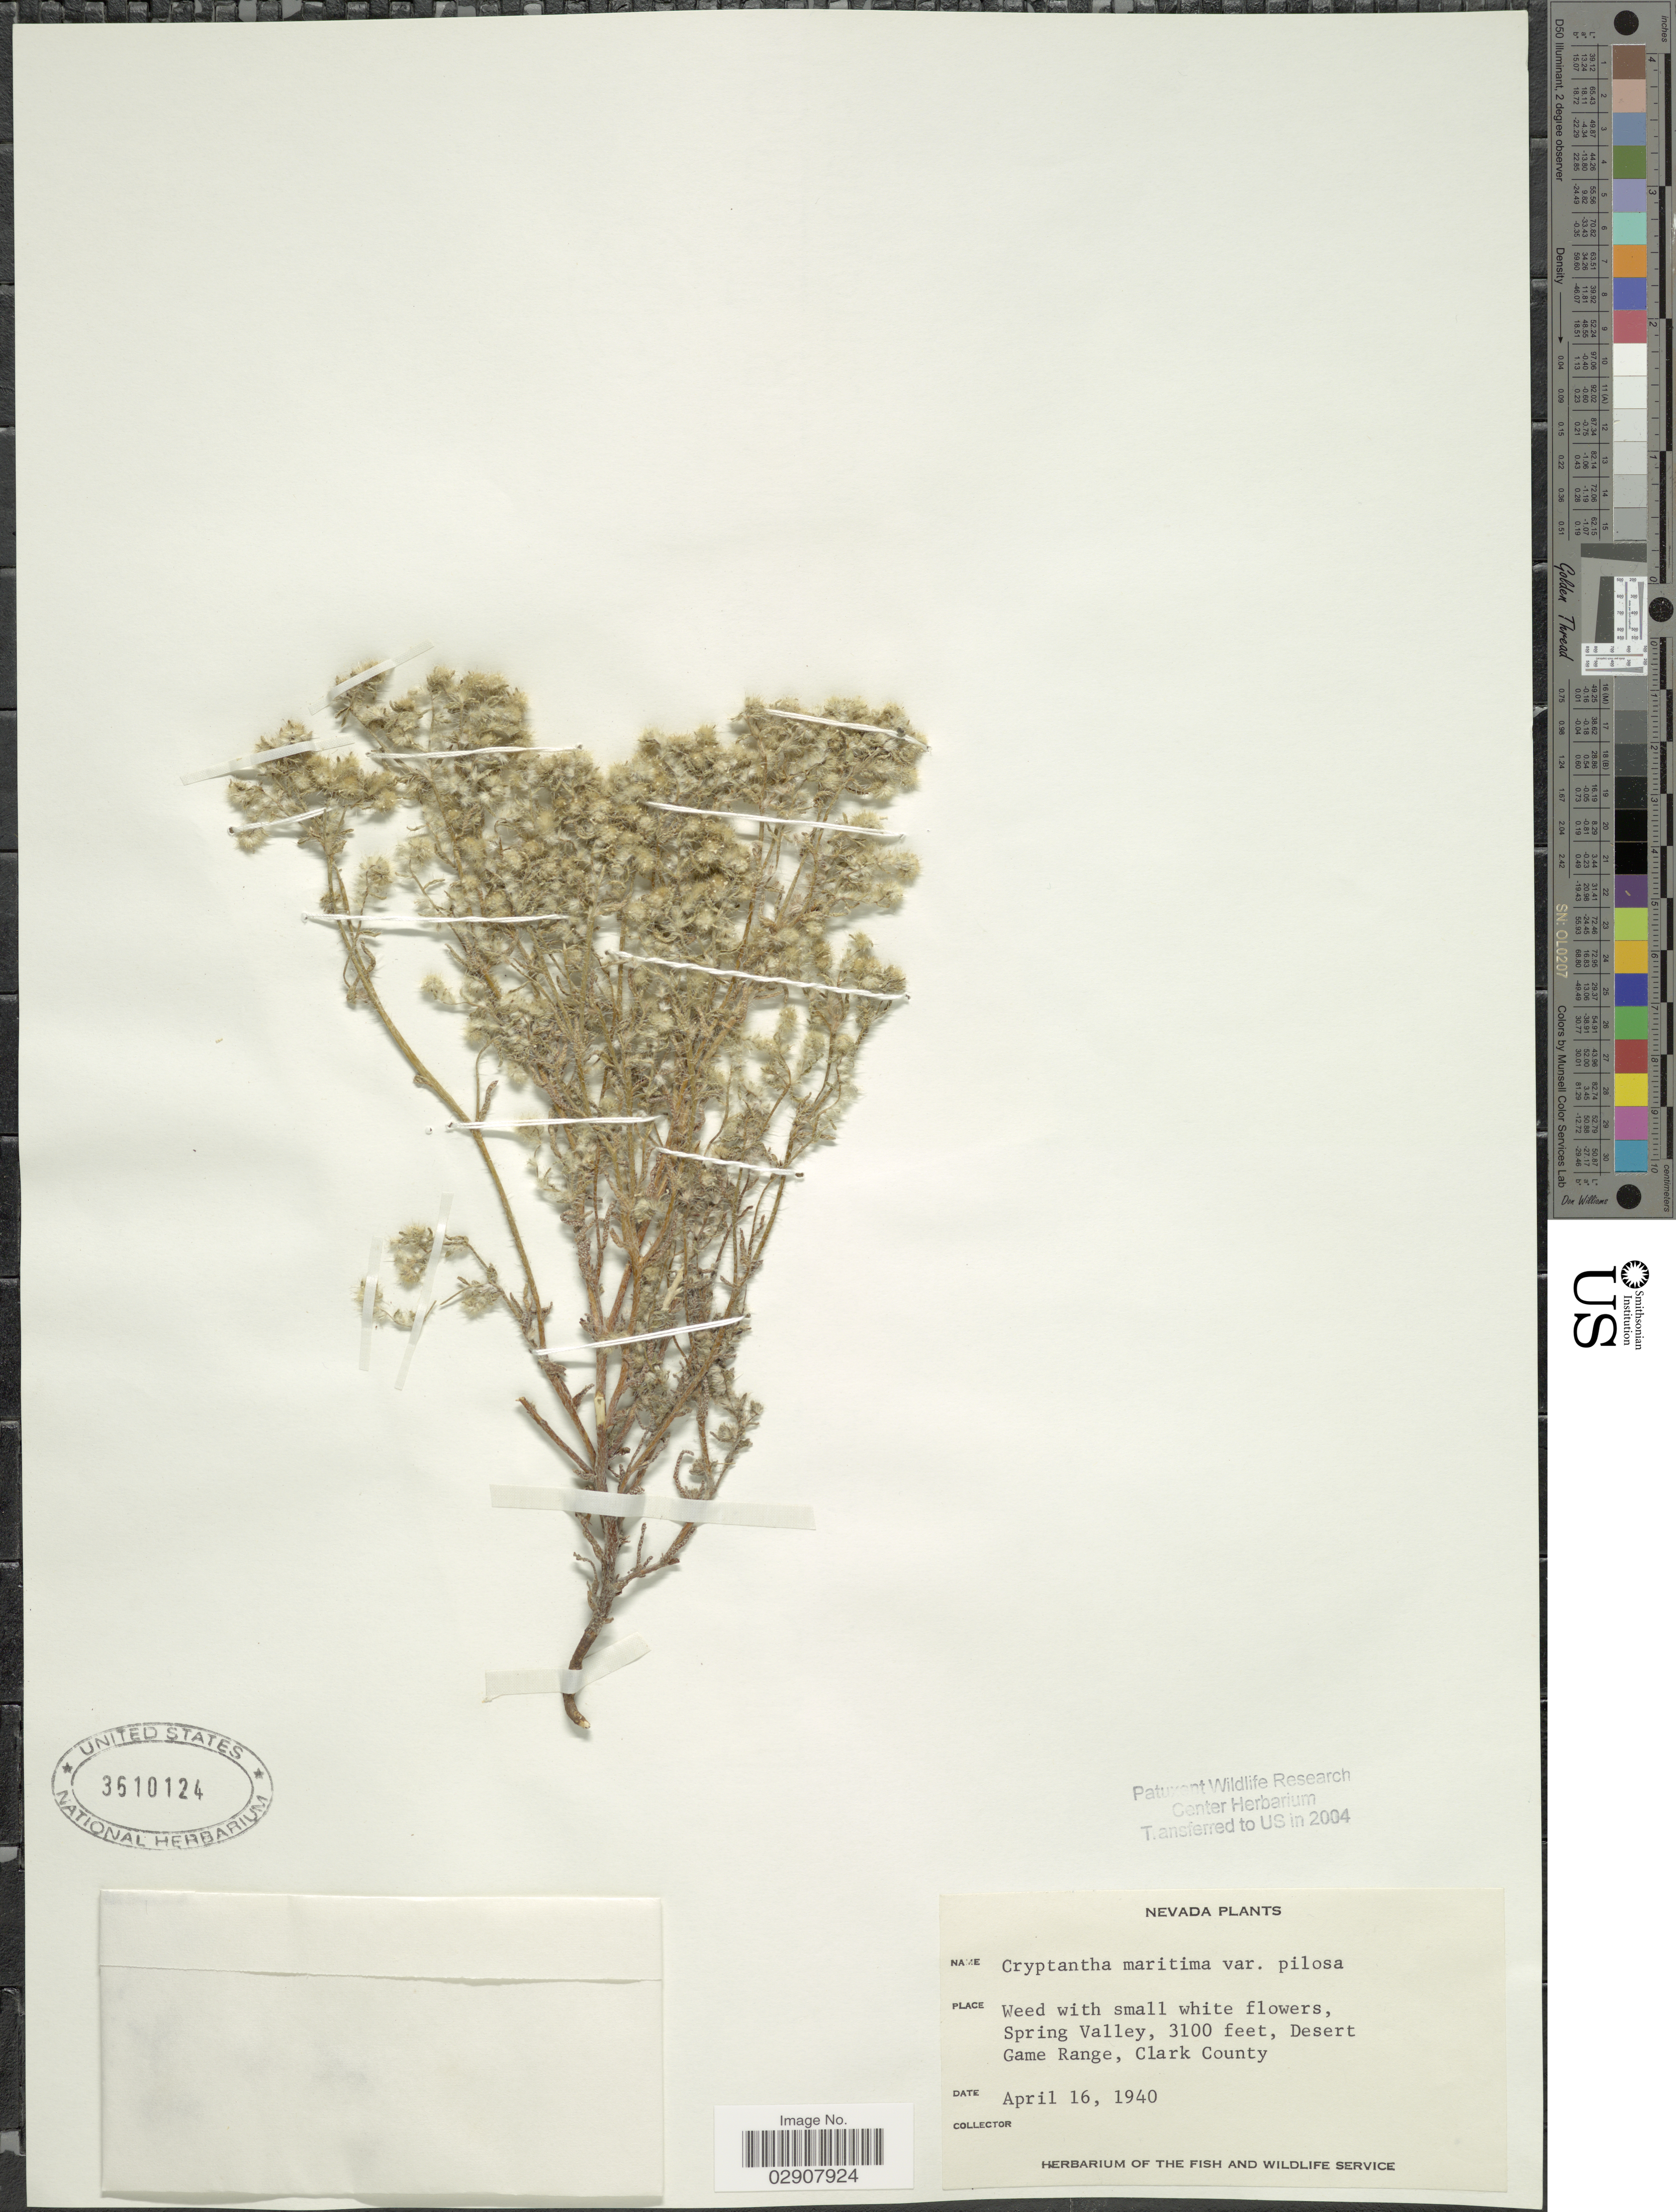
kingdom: Plantae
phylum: Tracheophyta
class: Magnoliopsida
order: Boraginales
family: Boraginaceae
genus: Cryptantha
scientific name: Cryptantha maritima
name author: (Greene) Greene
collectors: Ex herb. Fish and Wildlife Service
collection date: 1940-04-16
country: United States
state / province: Nevada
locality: Spring Valley, Desert Game Range, Clark County. Nevada.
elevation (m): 945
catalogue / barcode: US 3610124